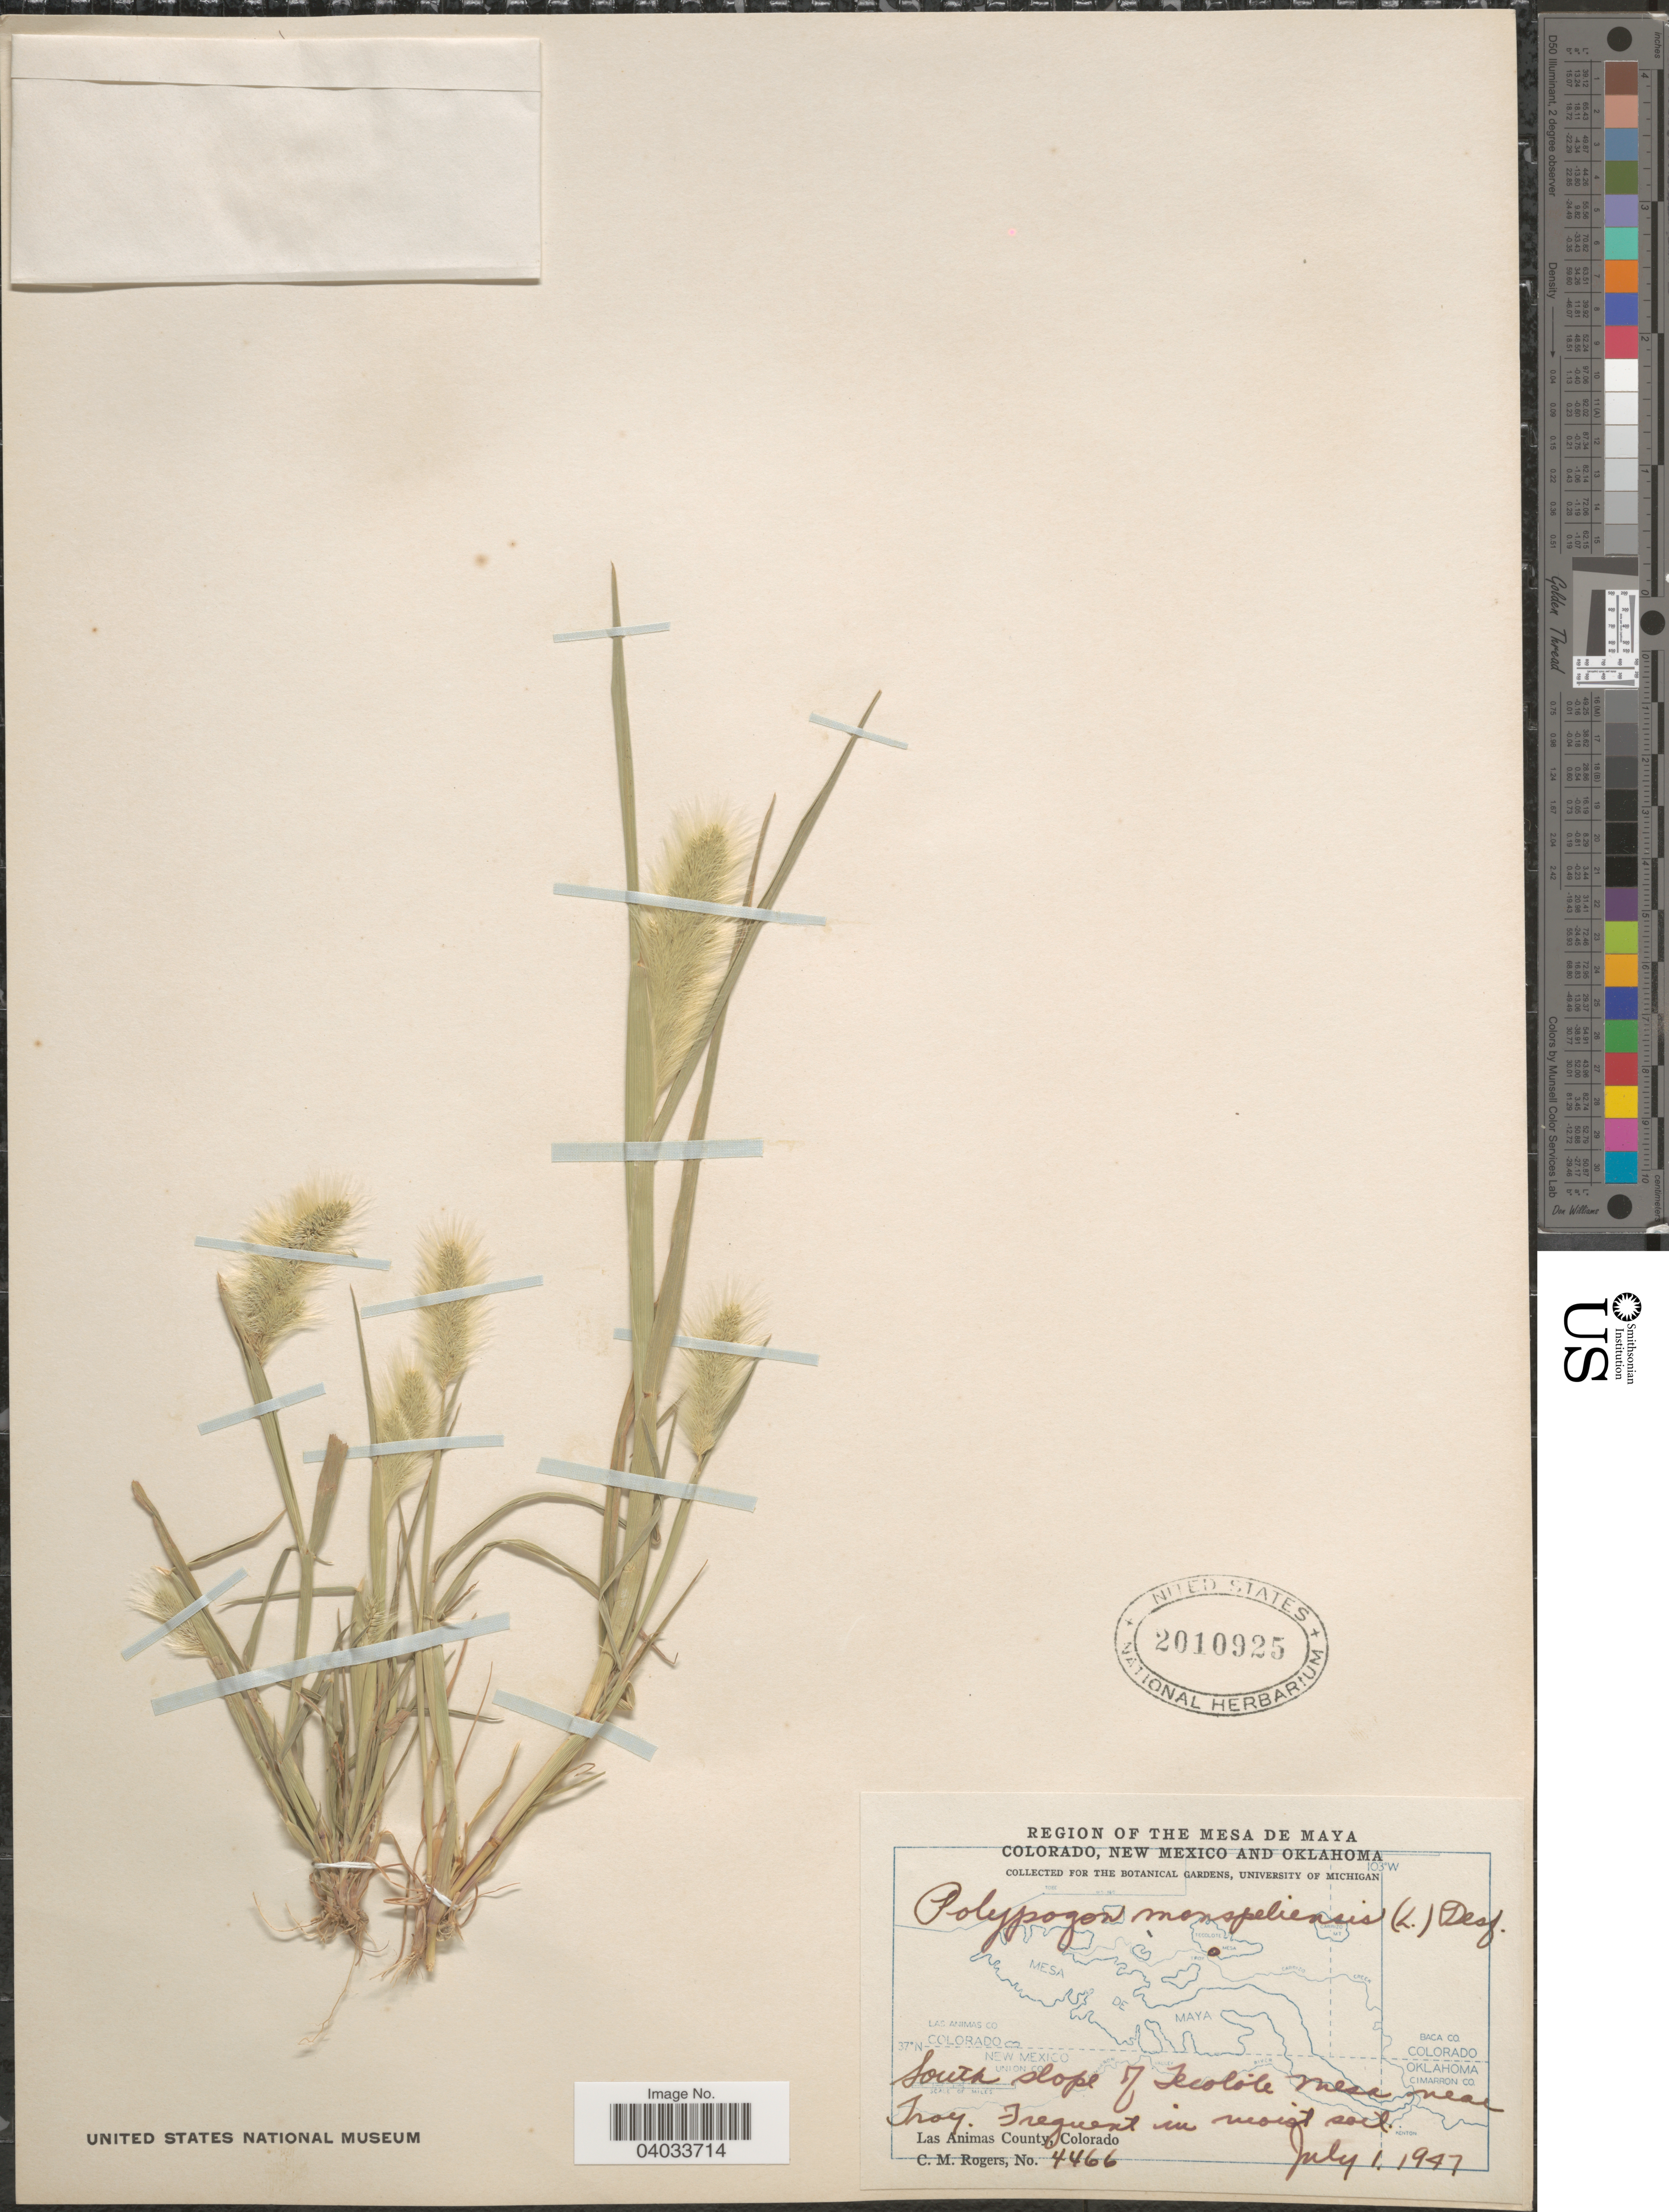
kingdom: Plantae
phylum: Tracheophyta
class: Liliopsida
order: Poales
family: Poaceae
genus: Polypogon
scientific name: Polypogon monspeliensis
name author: (L.) Desf.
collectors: C. M. Rogers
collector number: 4466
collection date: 1947-07-01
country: United States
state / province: Colorado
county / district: Las Animas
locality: South slope of Tecolote Mesa near Troy, Las Animas County.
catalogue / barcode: US 2010925